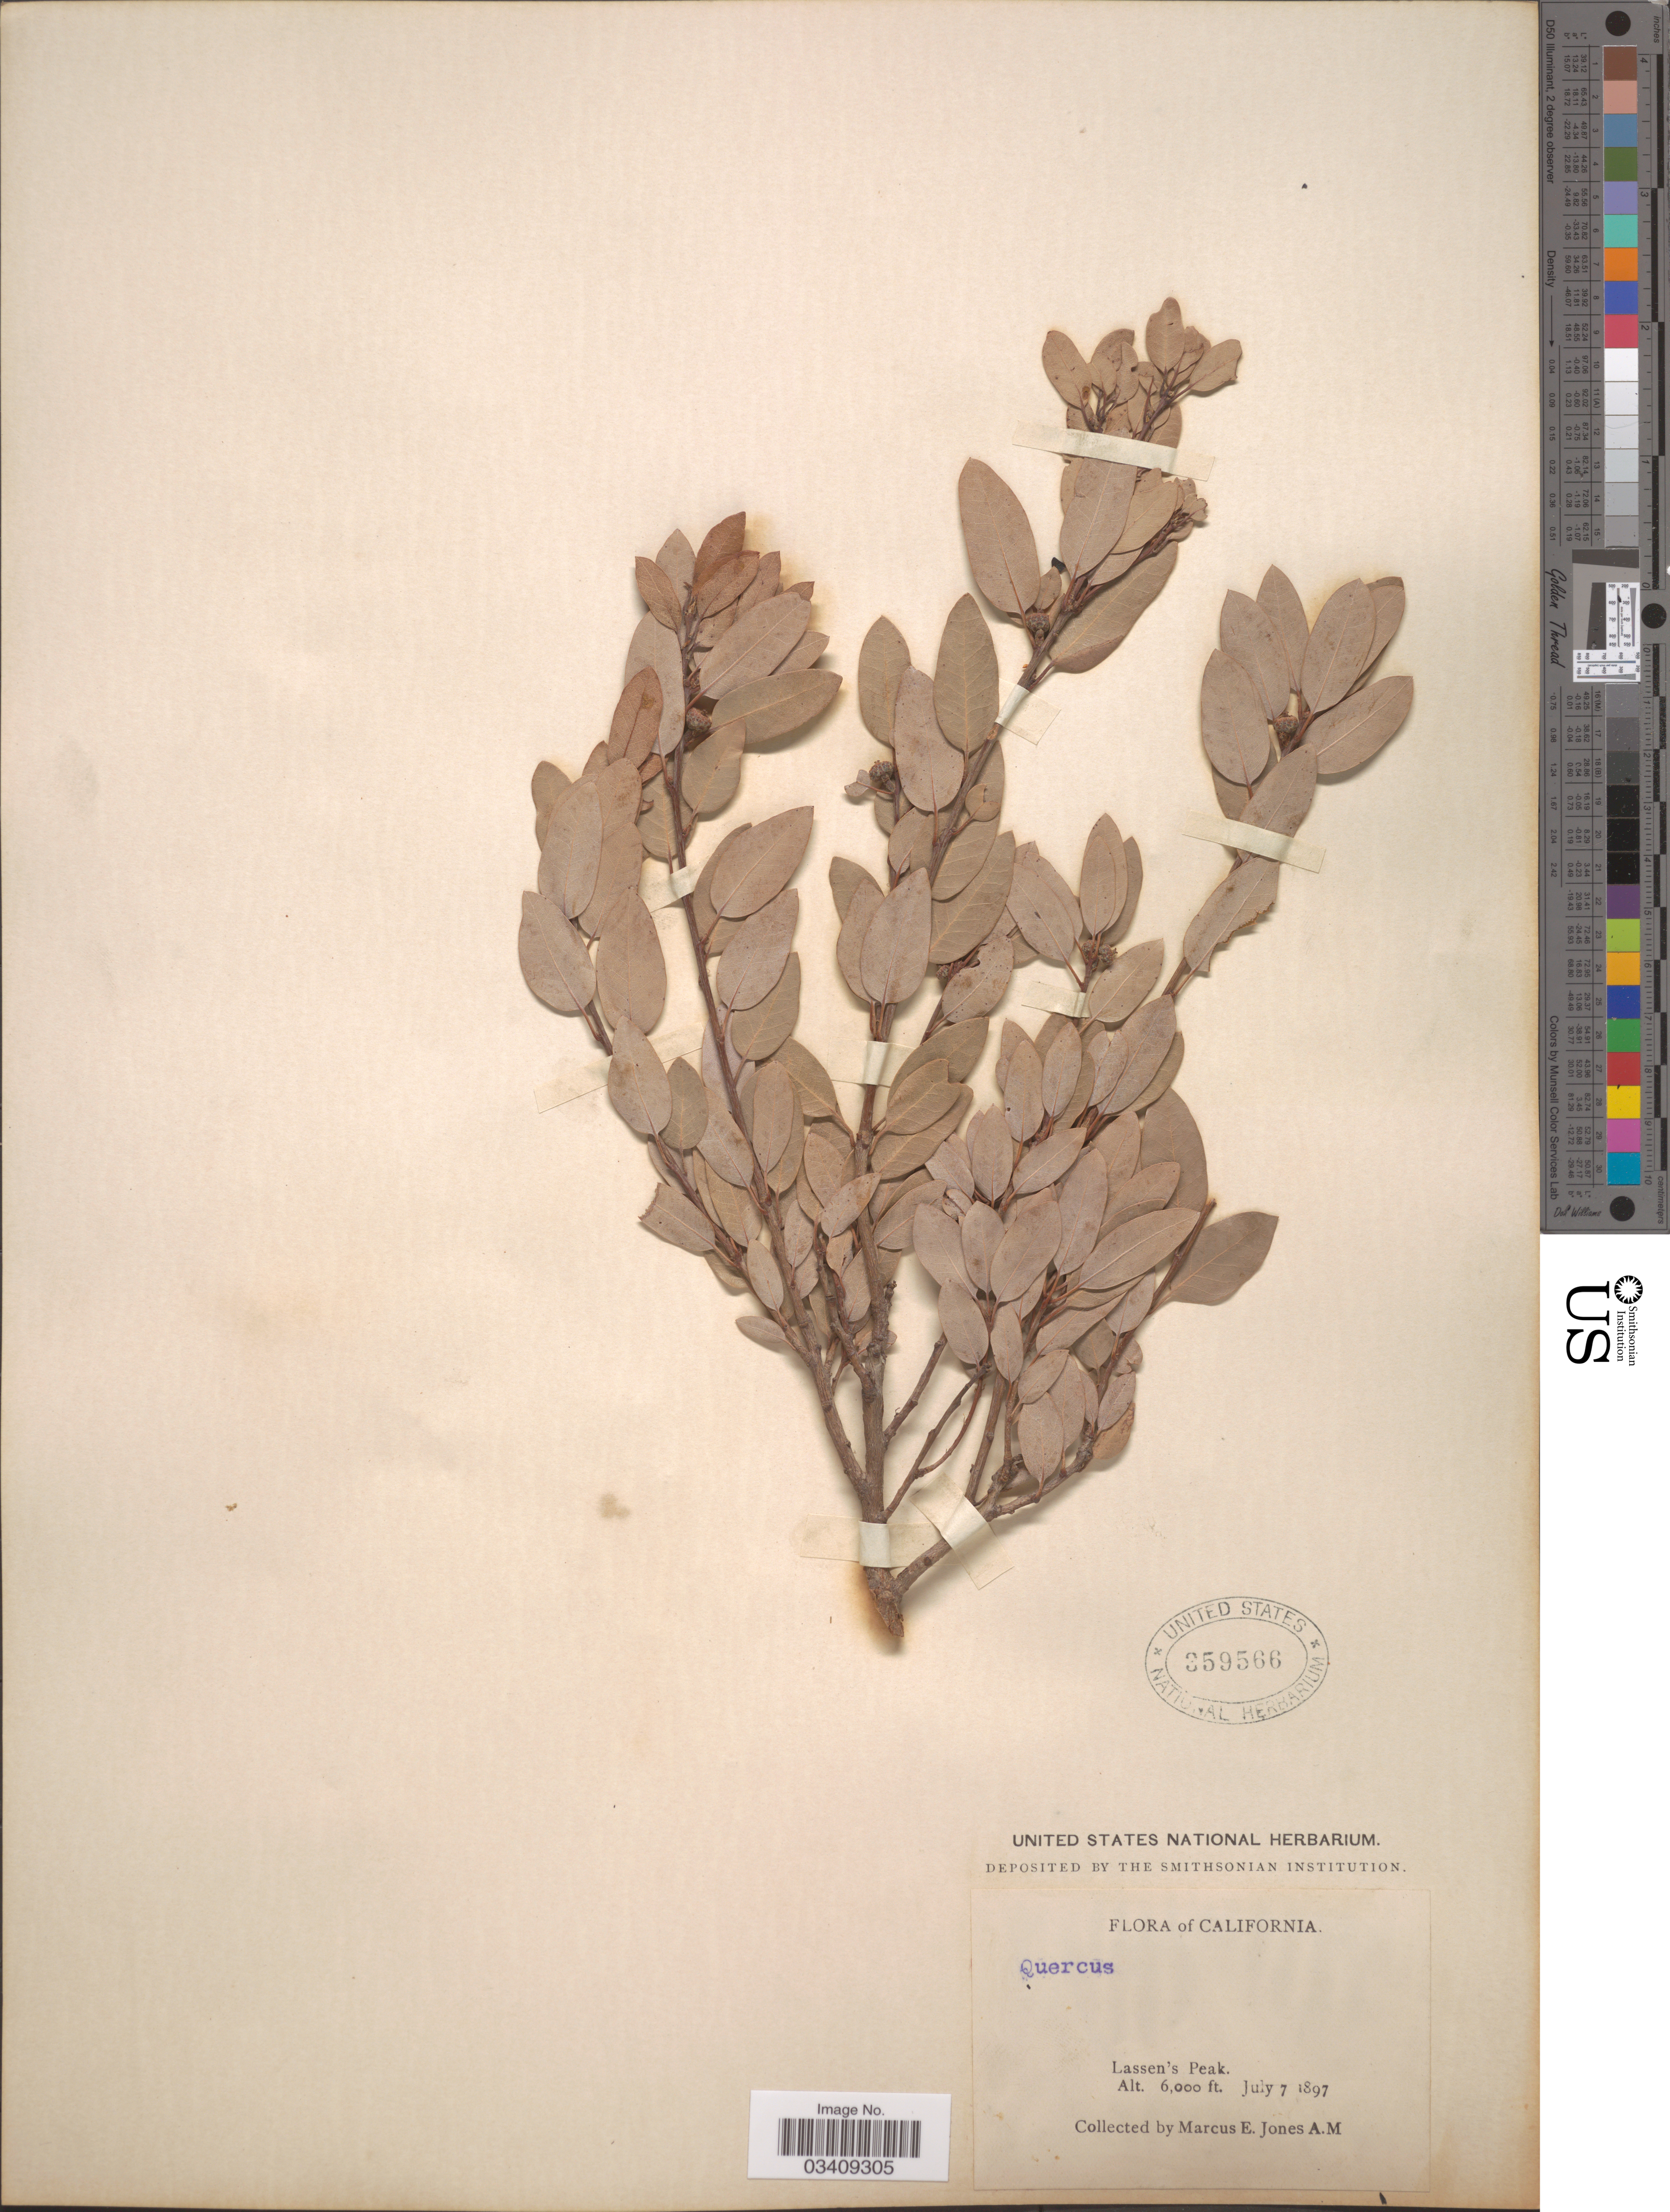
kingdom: Plantae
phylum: Tracheophyta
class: Magnoliopsida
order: Fagales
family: Fagaceae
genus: Quercus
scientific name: Quercus aaata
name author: C.H. Müll.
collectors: M. E. Jones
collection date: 1897-07-07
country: United States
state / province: California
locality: Lassen's Peak.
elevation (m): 1829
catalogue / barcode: US 359566